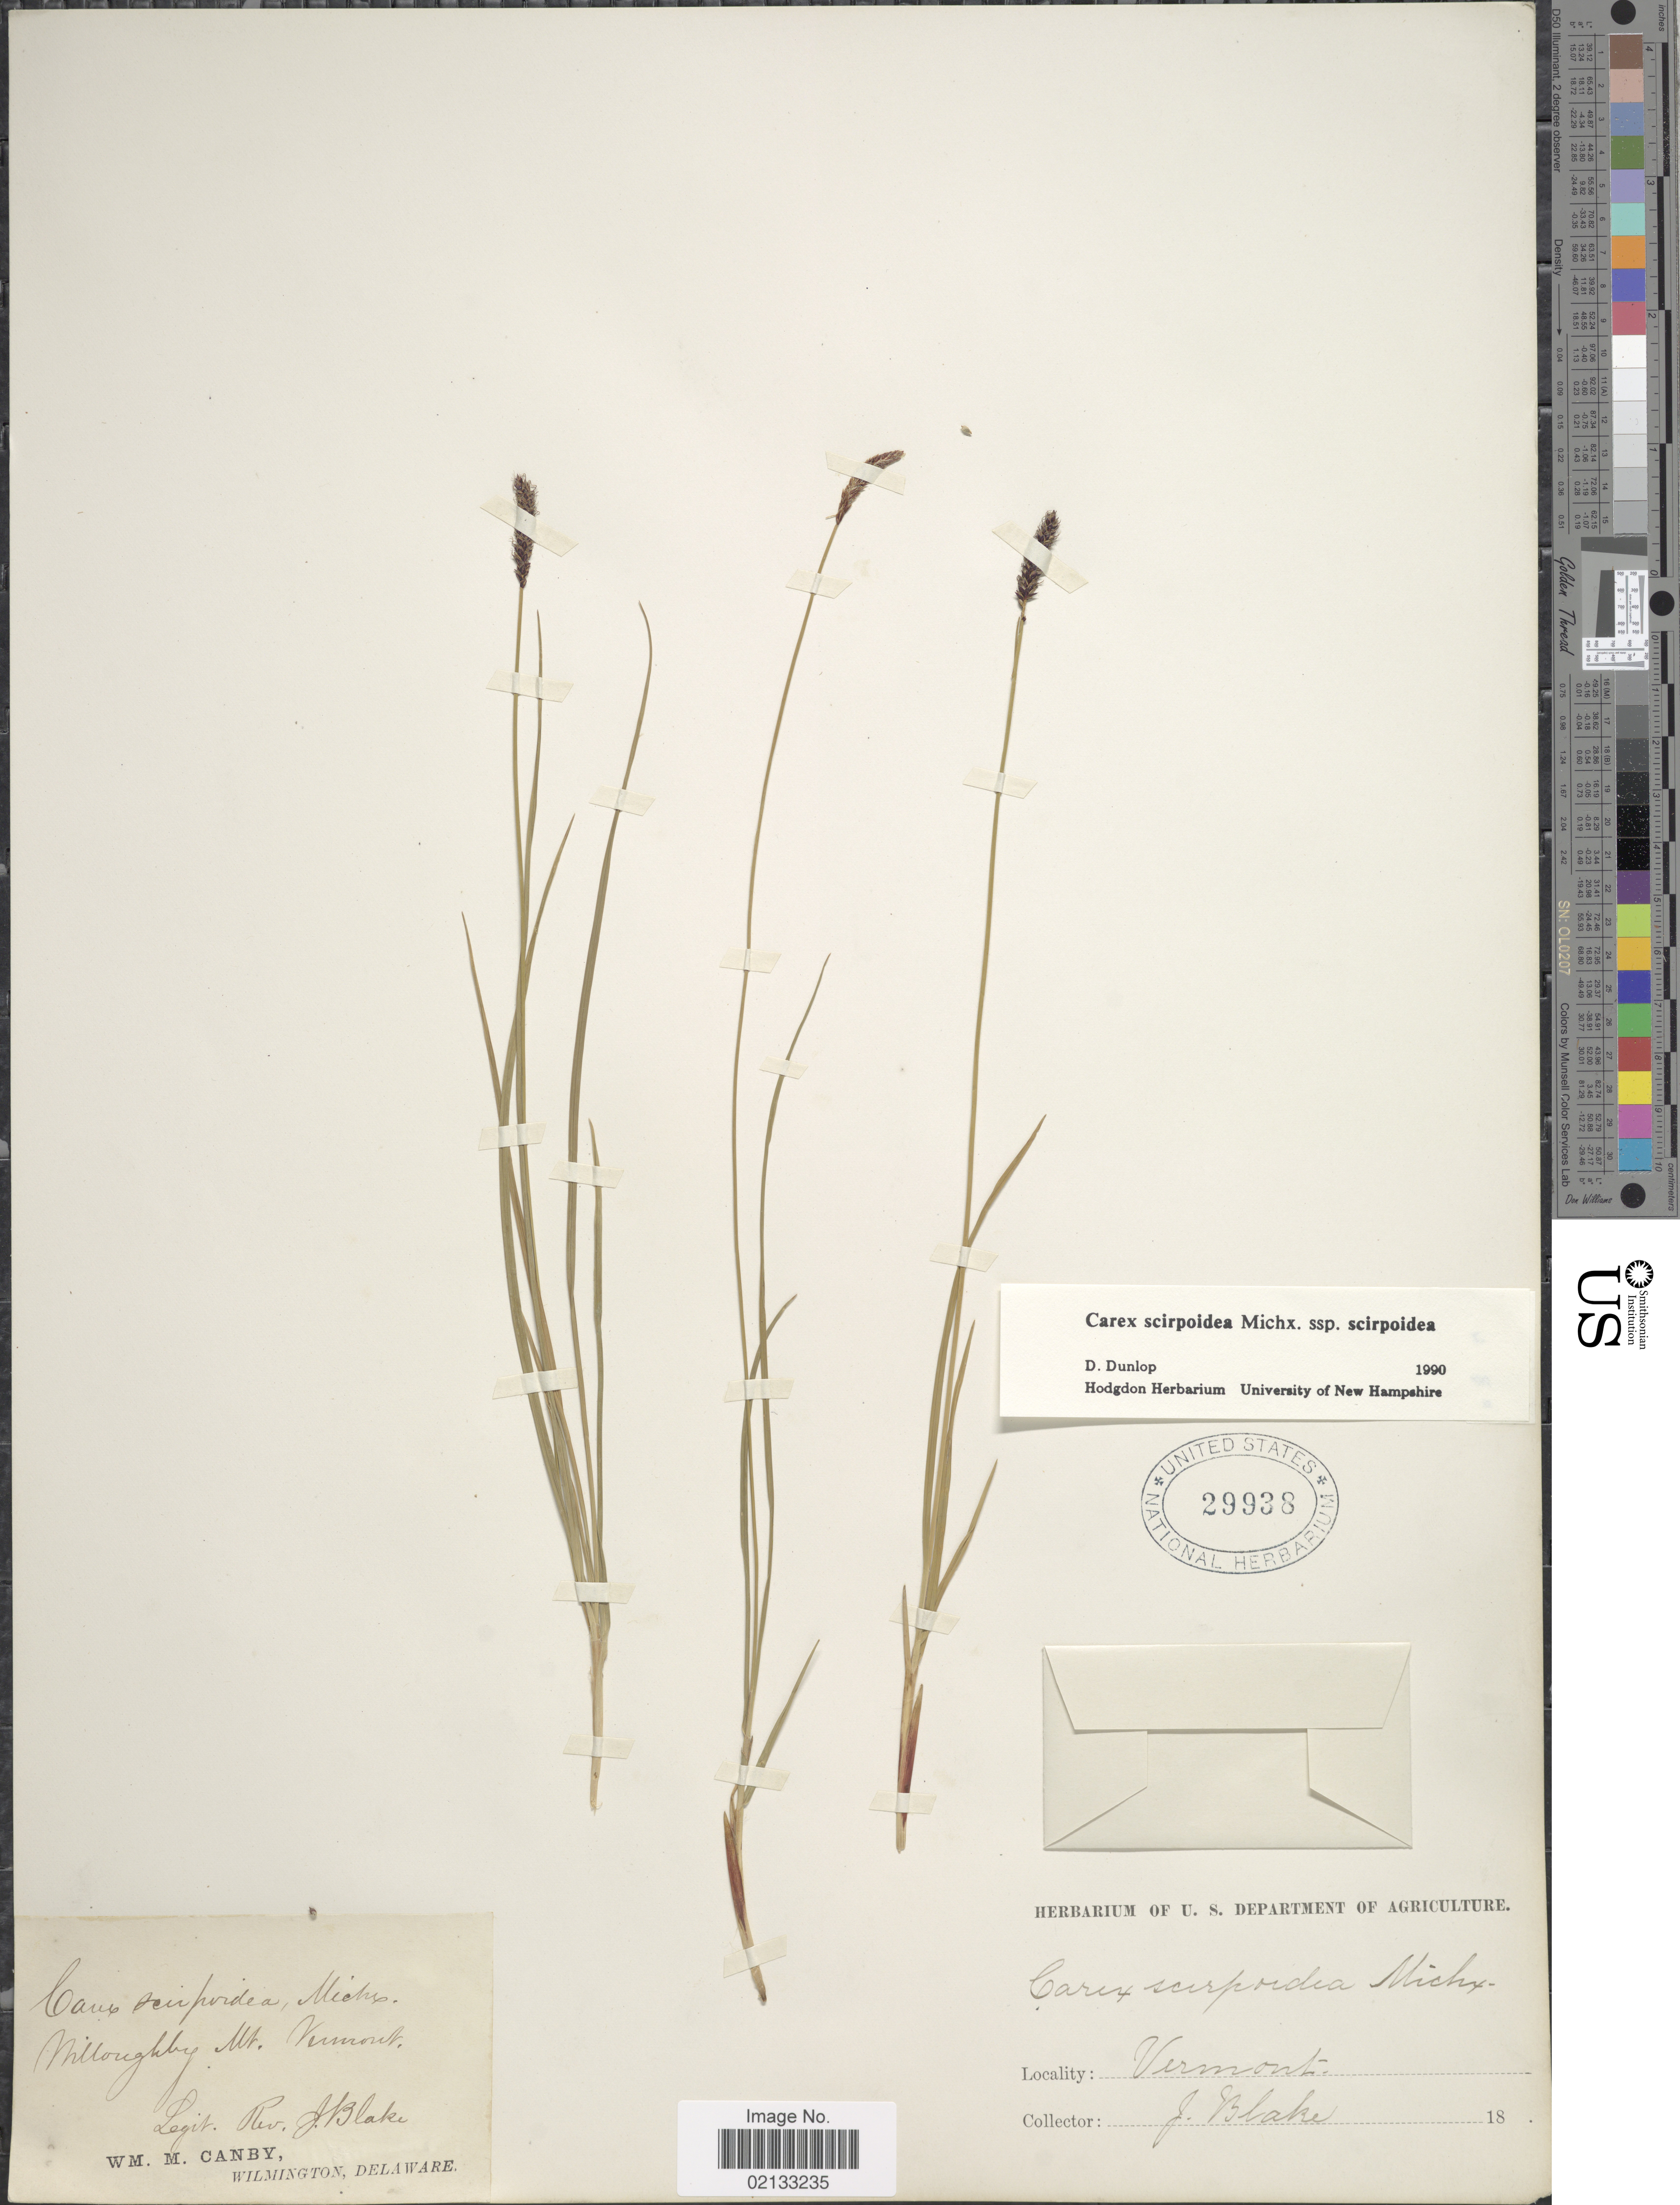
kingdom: Plantae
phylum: Tracheophyta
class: Liliopsida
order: Poales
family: Cyperaceae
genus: Carex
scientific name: Carex scirpoidea subsp. scirpoidea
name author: Michx.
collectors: J. Blake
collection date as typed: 18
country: United States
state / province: Vermont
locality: Willoughby Mt.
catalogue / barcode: US 29938